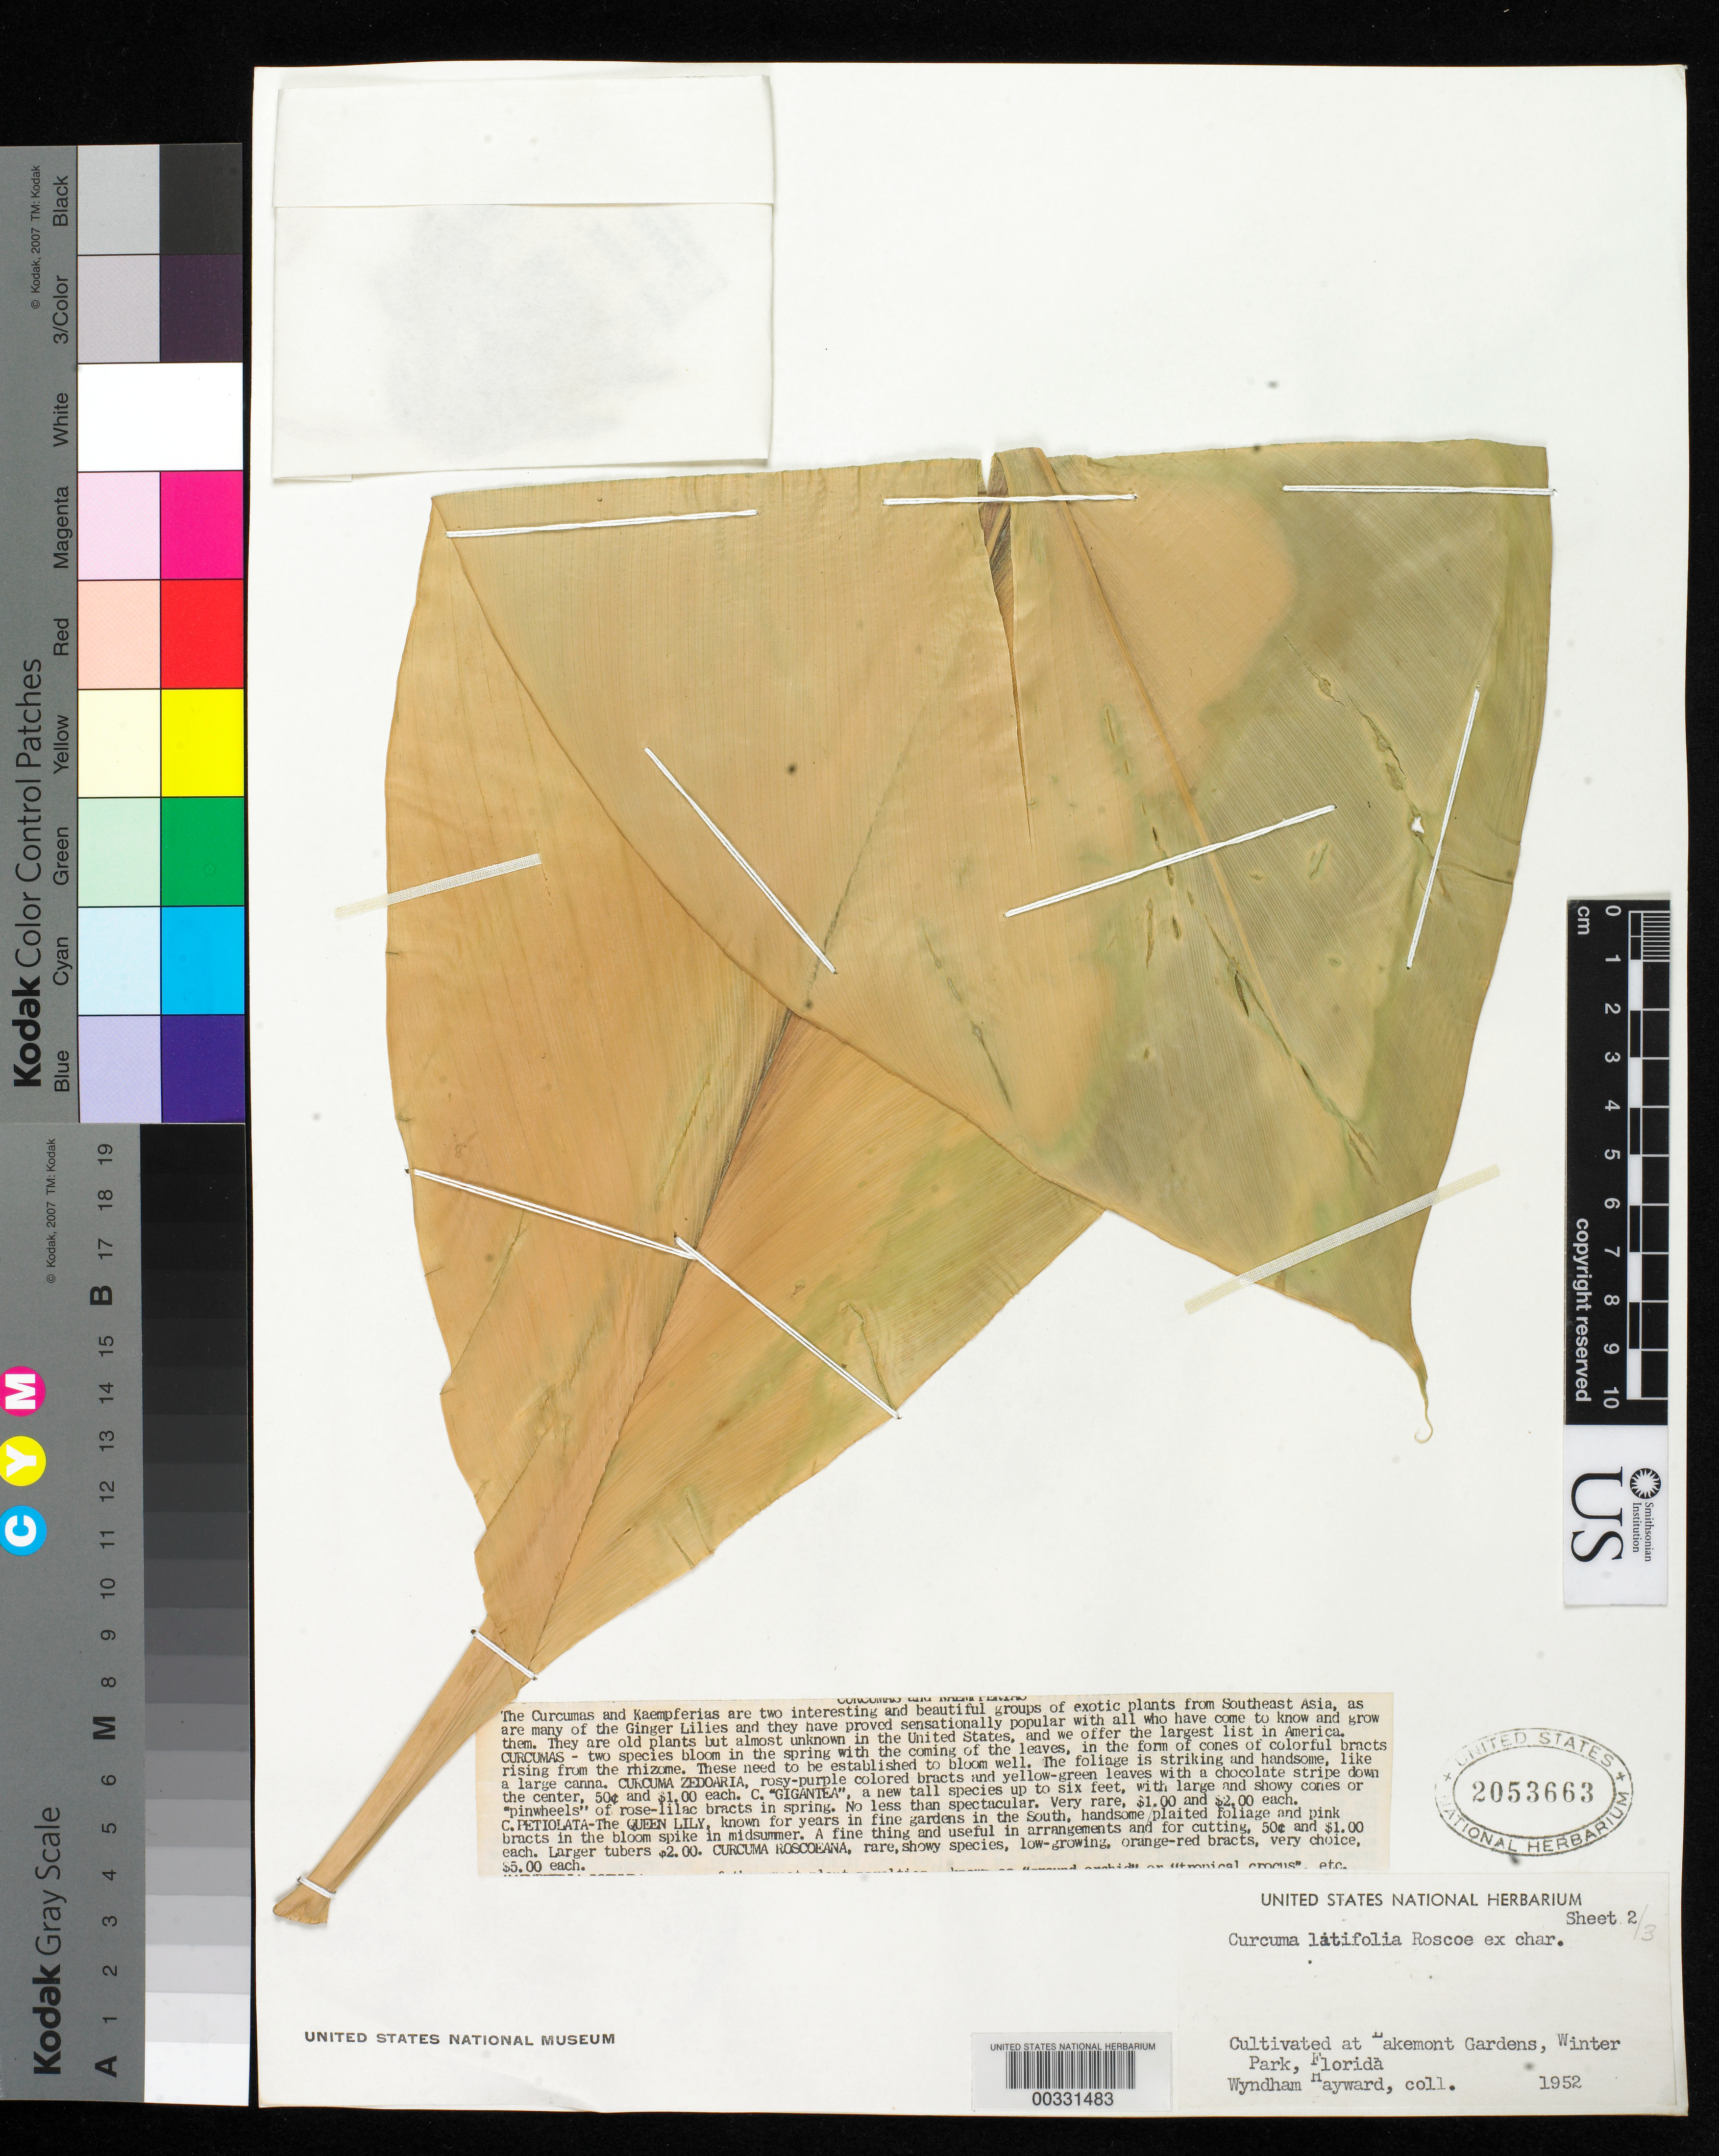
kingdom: Plantae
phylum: Tracheophyta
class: Liliopsida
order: Zingiberales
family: Zingiberaceae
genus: Curcuma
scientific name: Curcuma latifolia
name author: Roscoe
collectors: W. Hayward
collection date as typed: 1952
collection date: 1952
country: India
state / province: Sikkim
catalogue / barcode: US 2053663